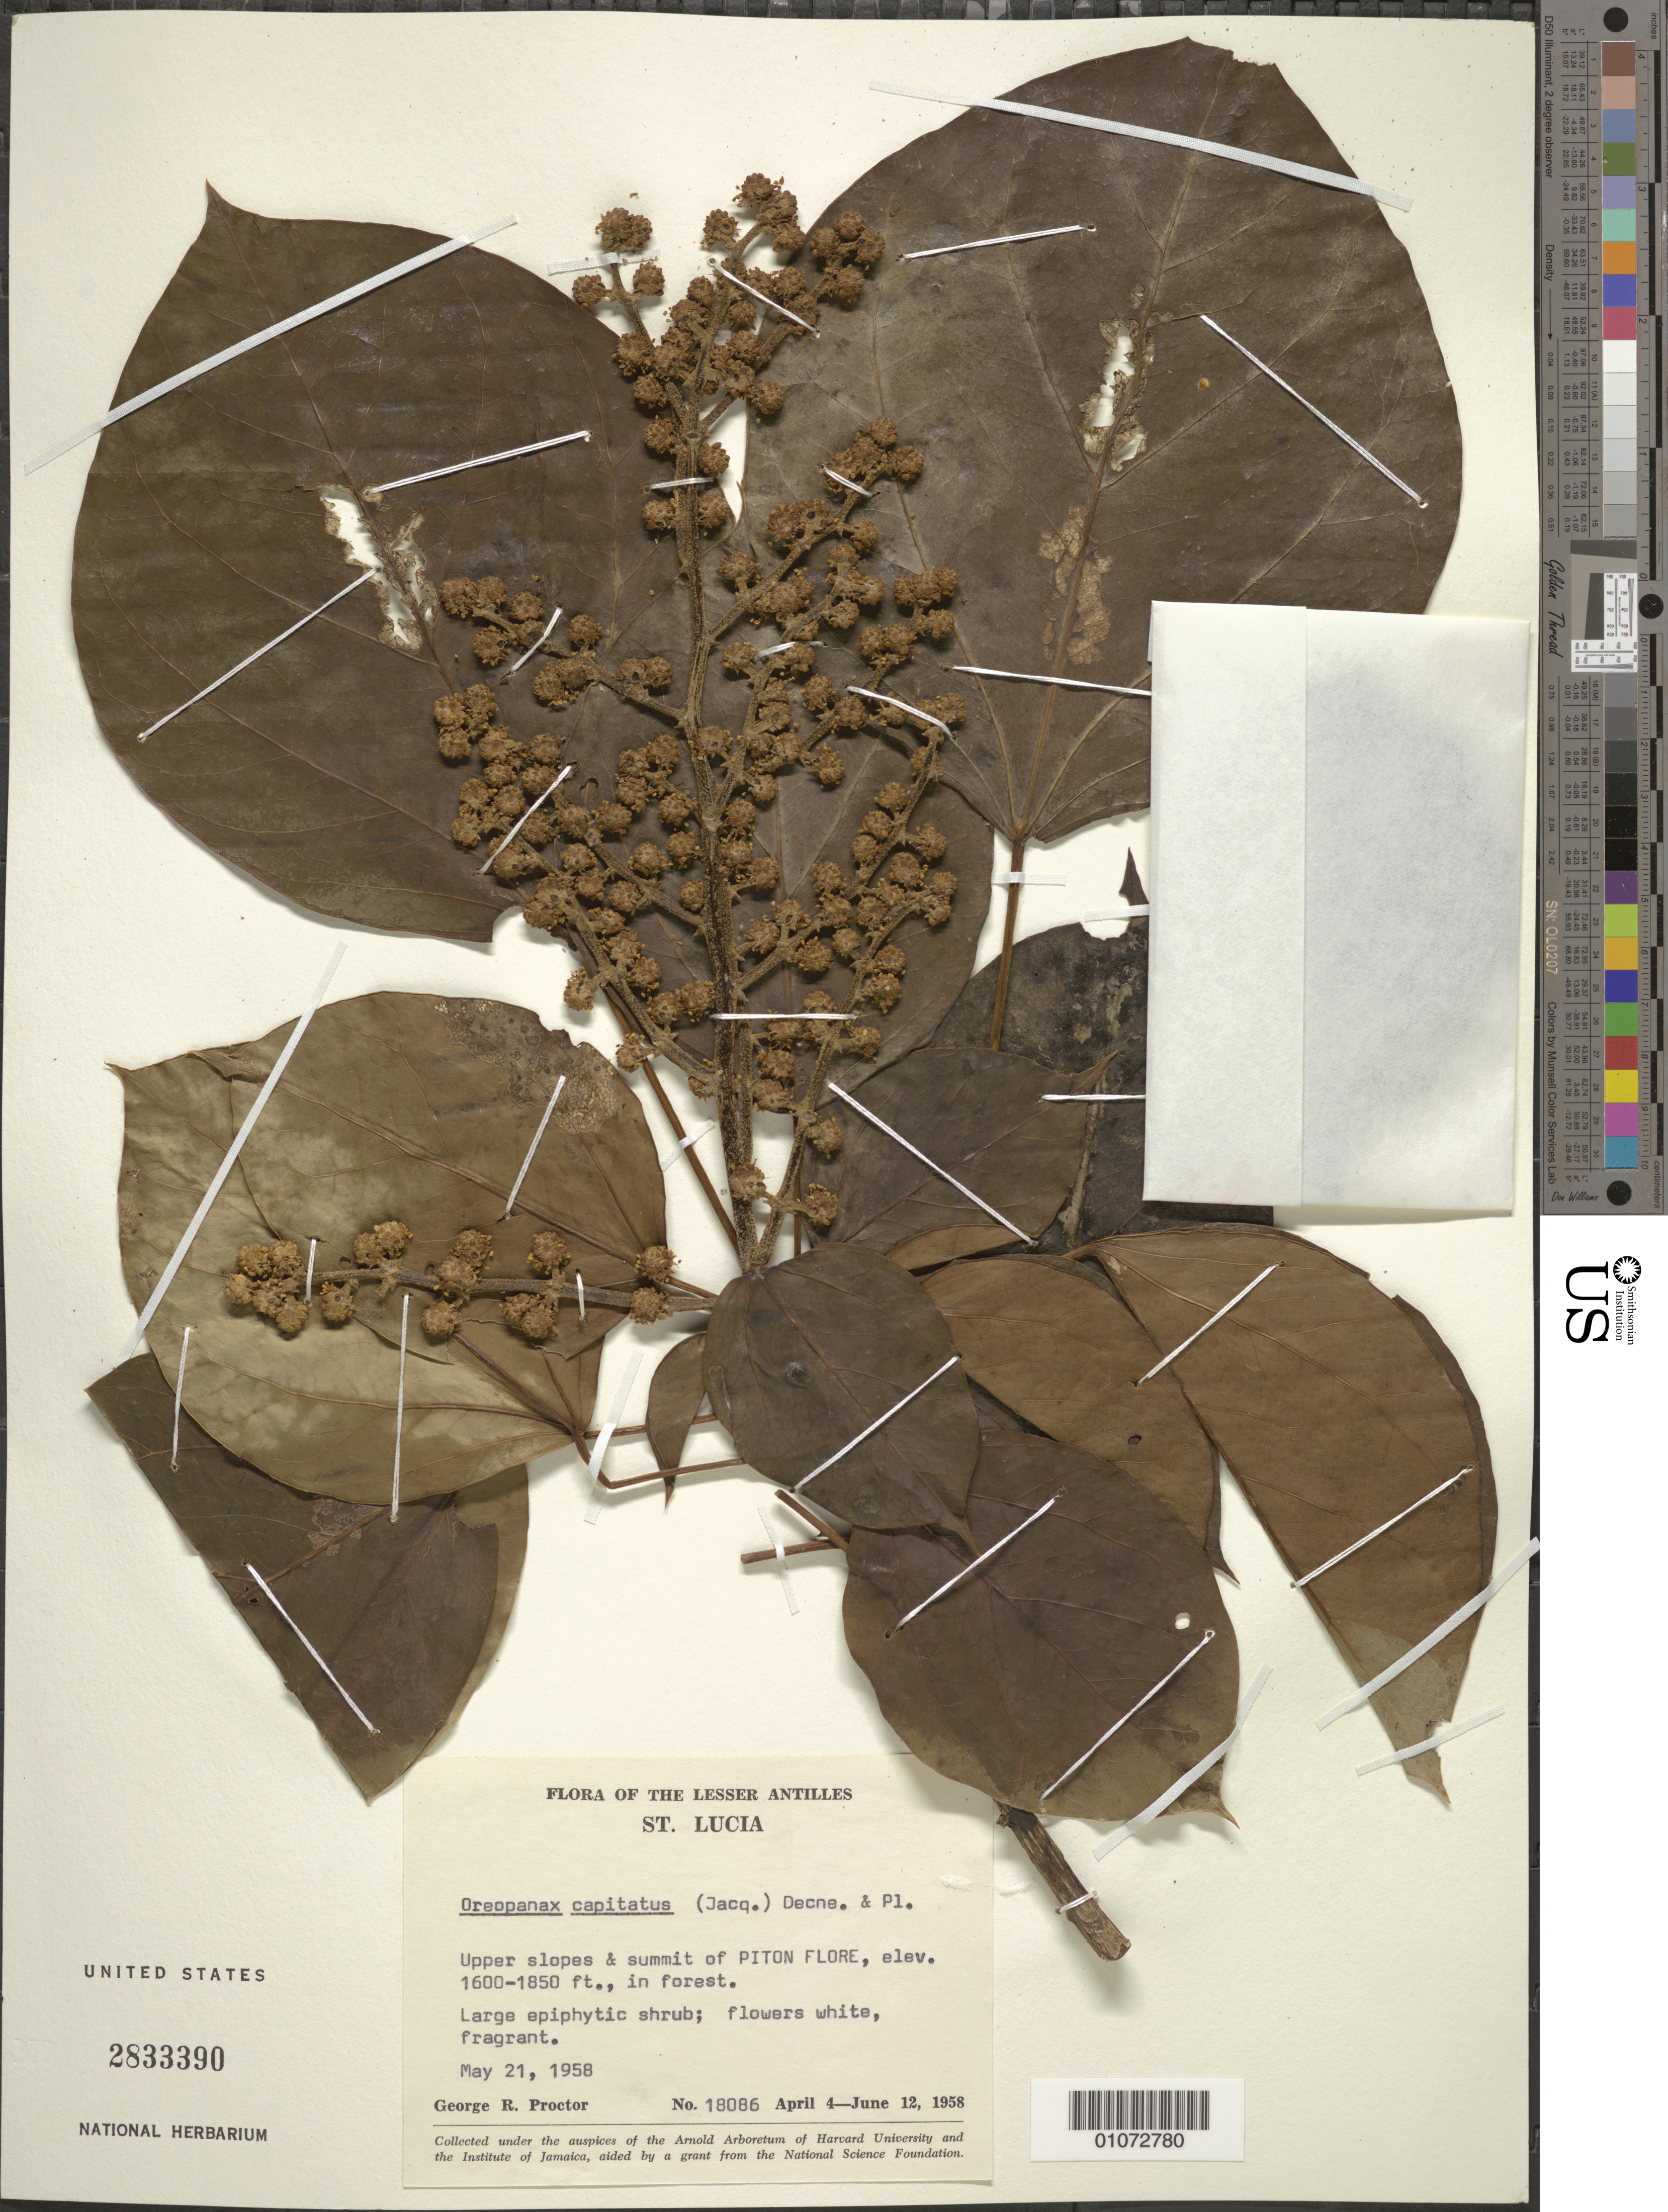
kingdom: Plantae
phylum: Tracheophyta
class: Magnoliopsida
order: Apiales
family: Araliaceae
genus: Oreopanax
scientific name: Oreopanax capitatus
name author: (Jacq.) Decne. & Planch.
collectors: G. R. Proctor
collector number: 18086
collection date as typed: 21 May 1958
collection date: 1958-05-21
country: St. Lucia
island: St. Lucia I.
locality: Upper slopes of Piton Flore, in forest.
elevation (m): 488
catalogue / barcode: US 2833390